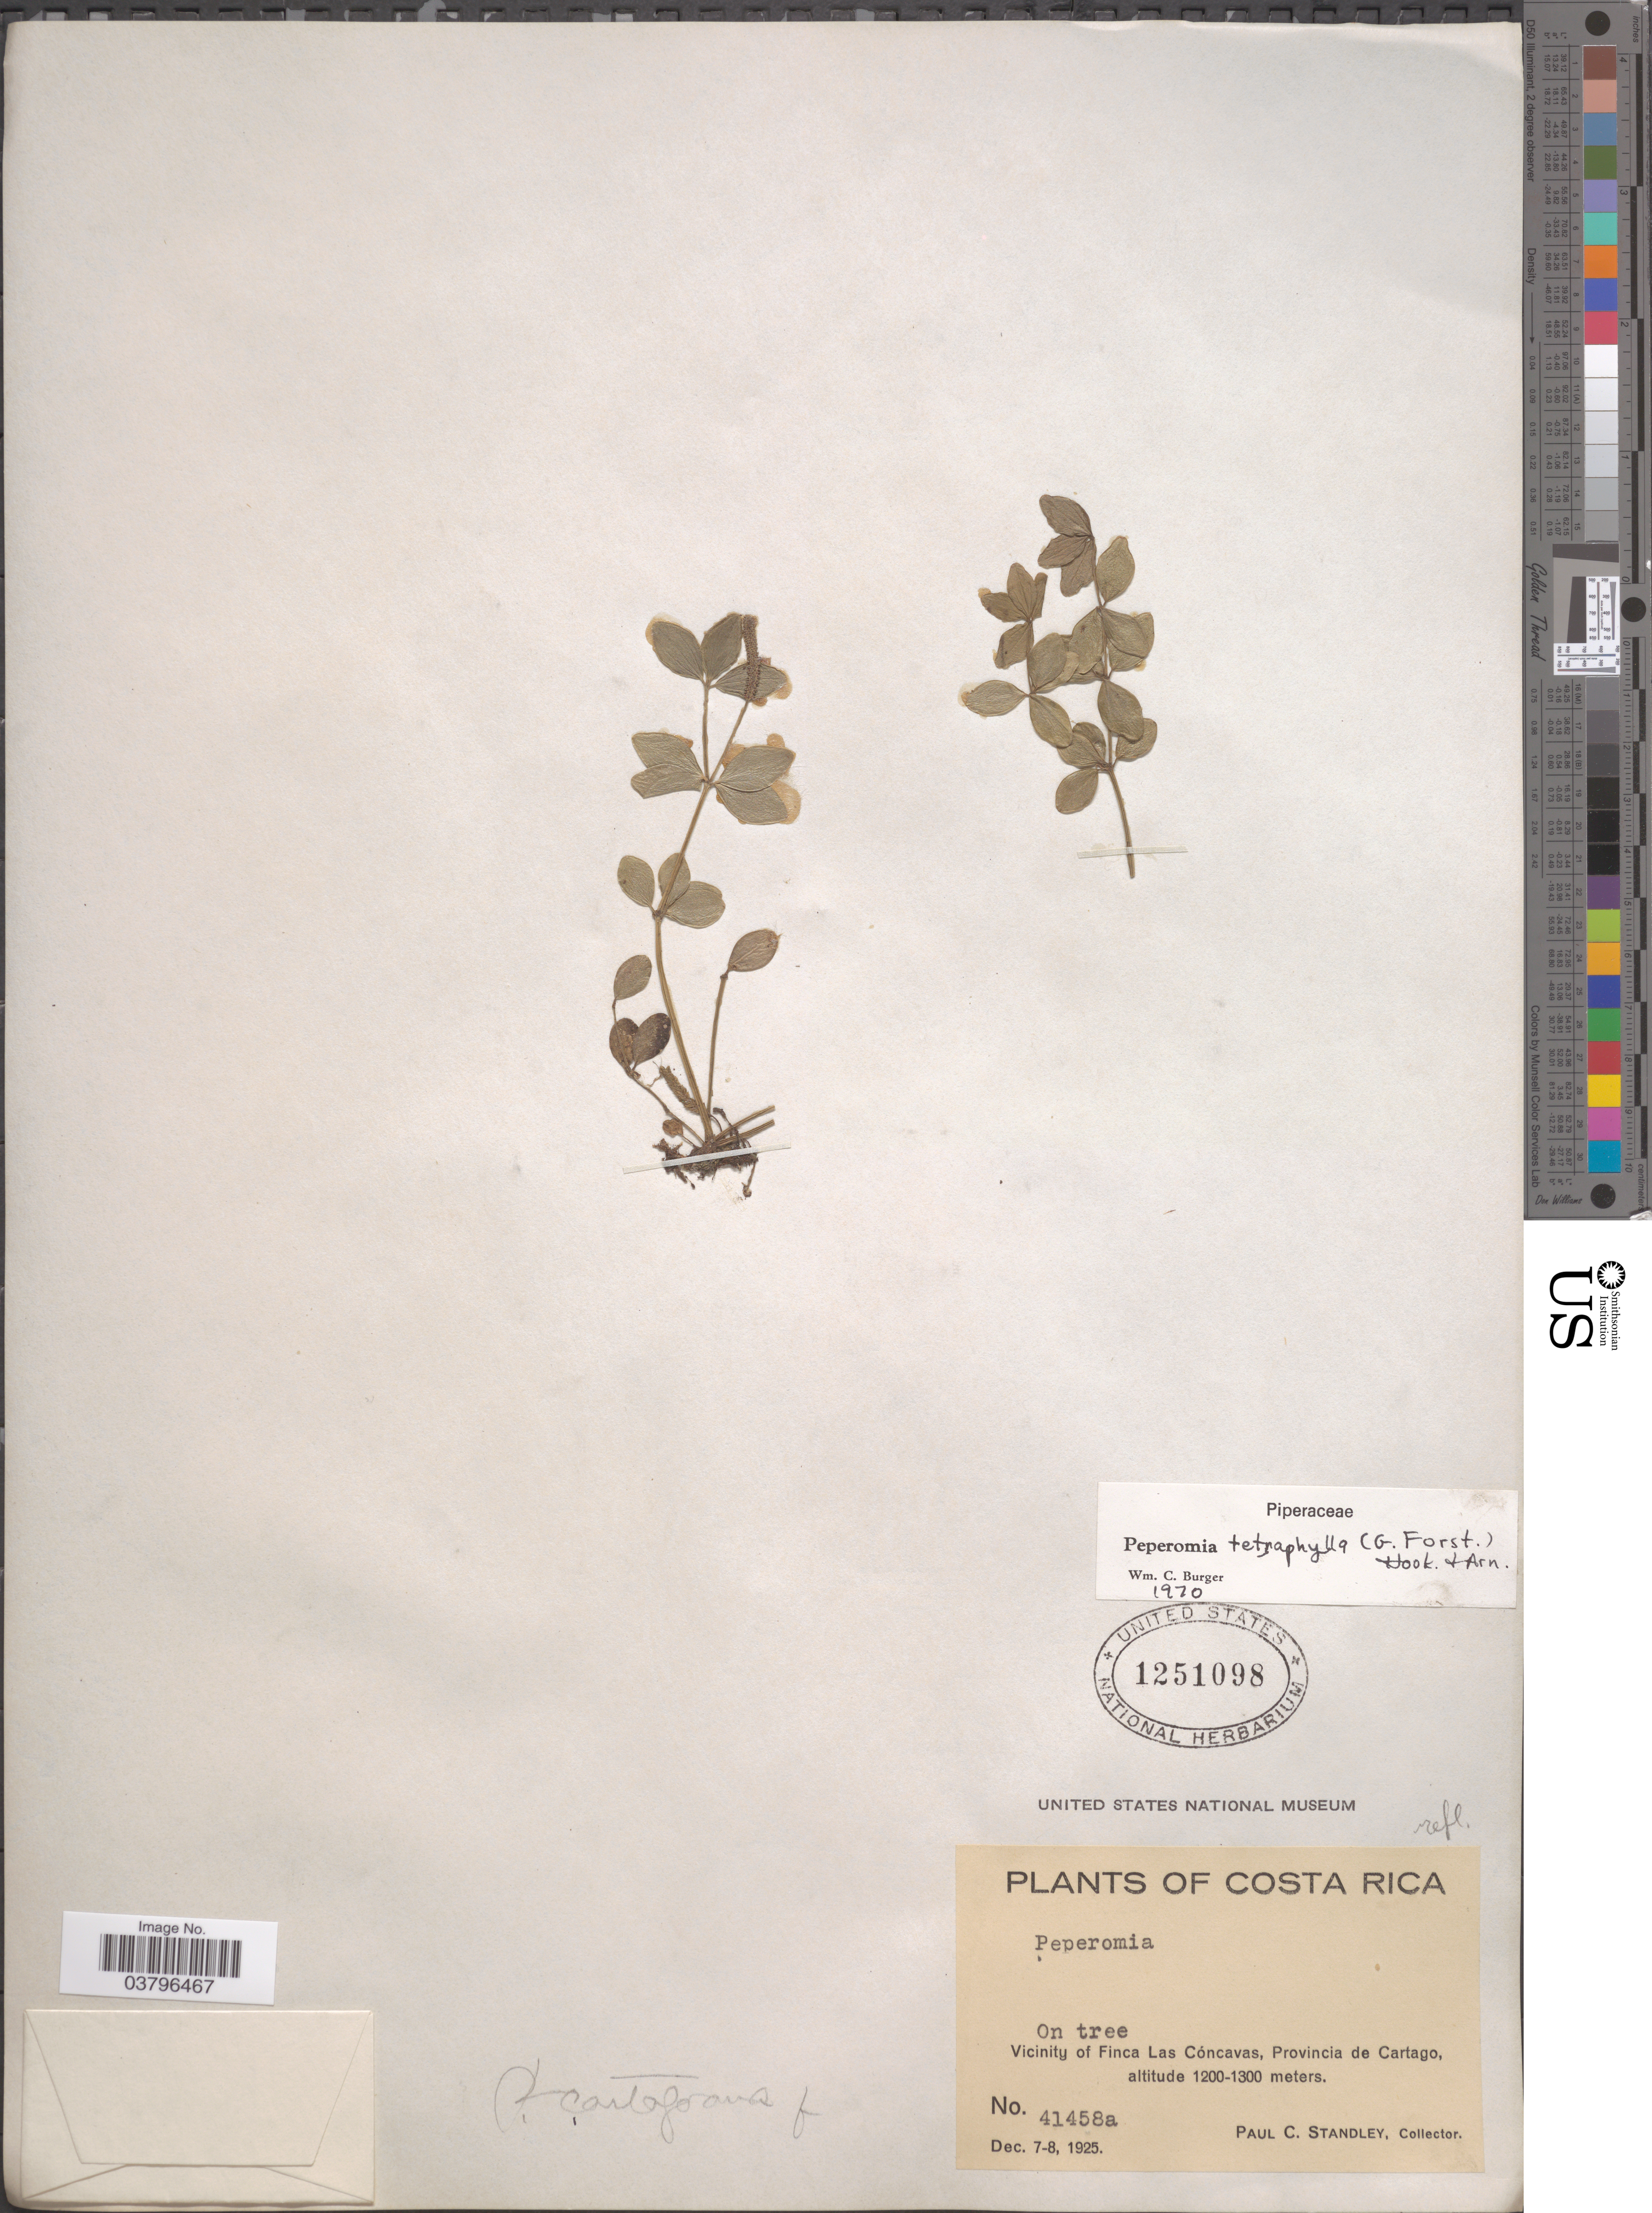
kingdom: Plantae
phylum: Tracheophyta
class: Magnoliopsida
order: Piperales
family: Piperaceae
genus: Peperomia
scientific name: Peperomia tetraphylla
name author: (G. Forst.) Hook. & Arn.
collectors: P. C. Standley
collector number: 41458a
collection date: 1925-12-07/1925-12-08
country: Costa Rica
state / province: Cartago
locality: Vicinity of Finca Las Cóncavas.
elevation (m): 1200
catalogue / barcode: US 1251098